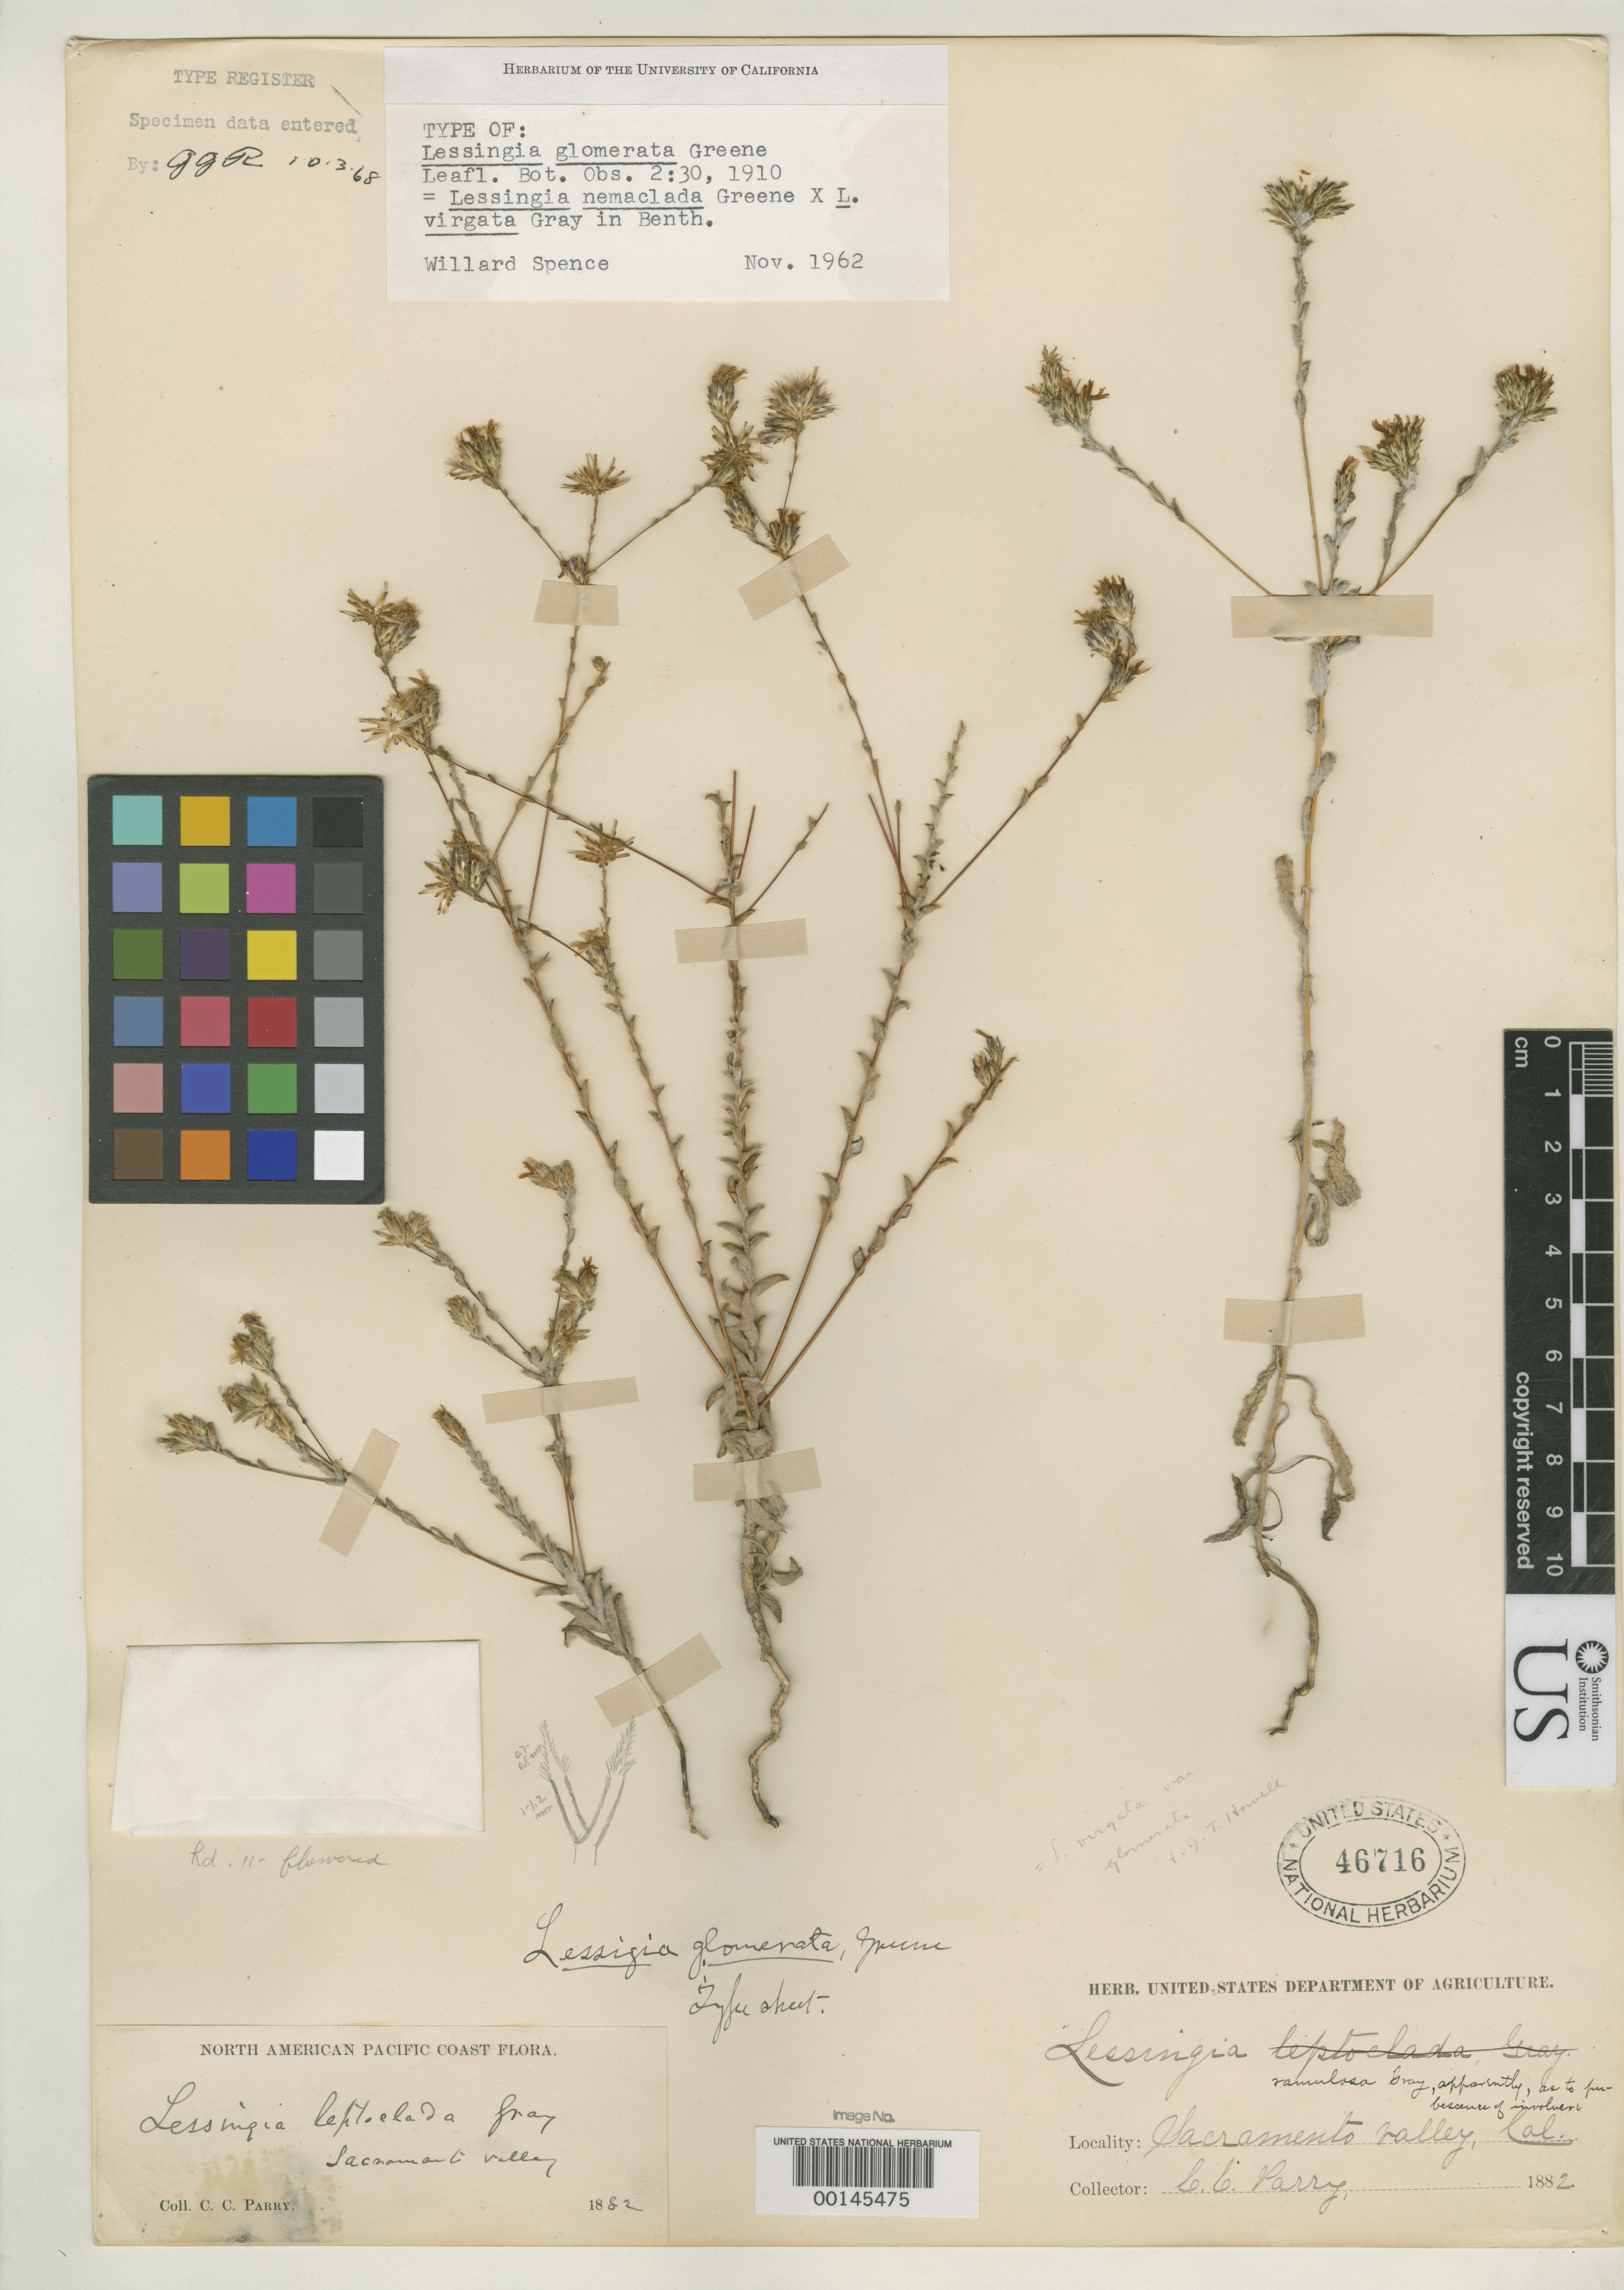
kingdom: Plantae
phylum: Tracheophyta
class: Magnoliopsida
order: Asterales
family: Asteraceae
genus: Lessingia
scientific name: Lessingia glomerata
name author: Greene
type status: Isosyntype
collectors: C. C. Parry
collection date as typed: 1882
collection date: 1882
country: United States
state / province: California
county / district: Butte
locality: Chico.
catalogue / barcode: US 46716